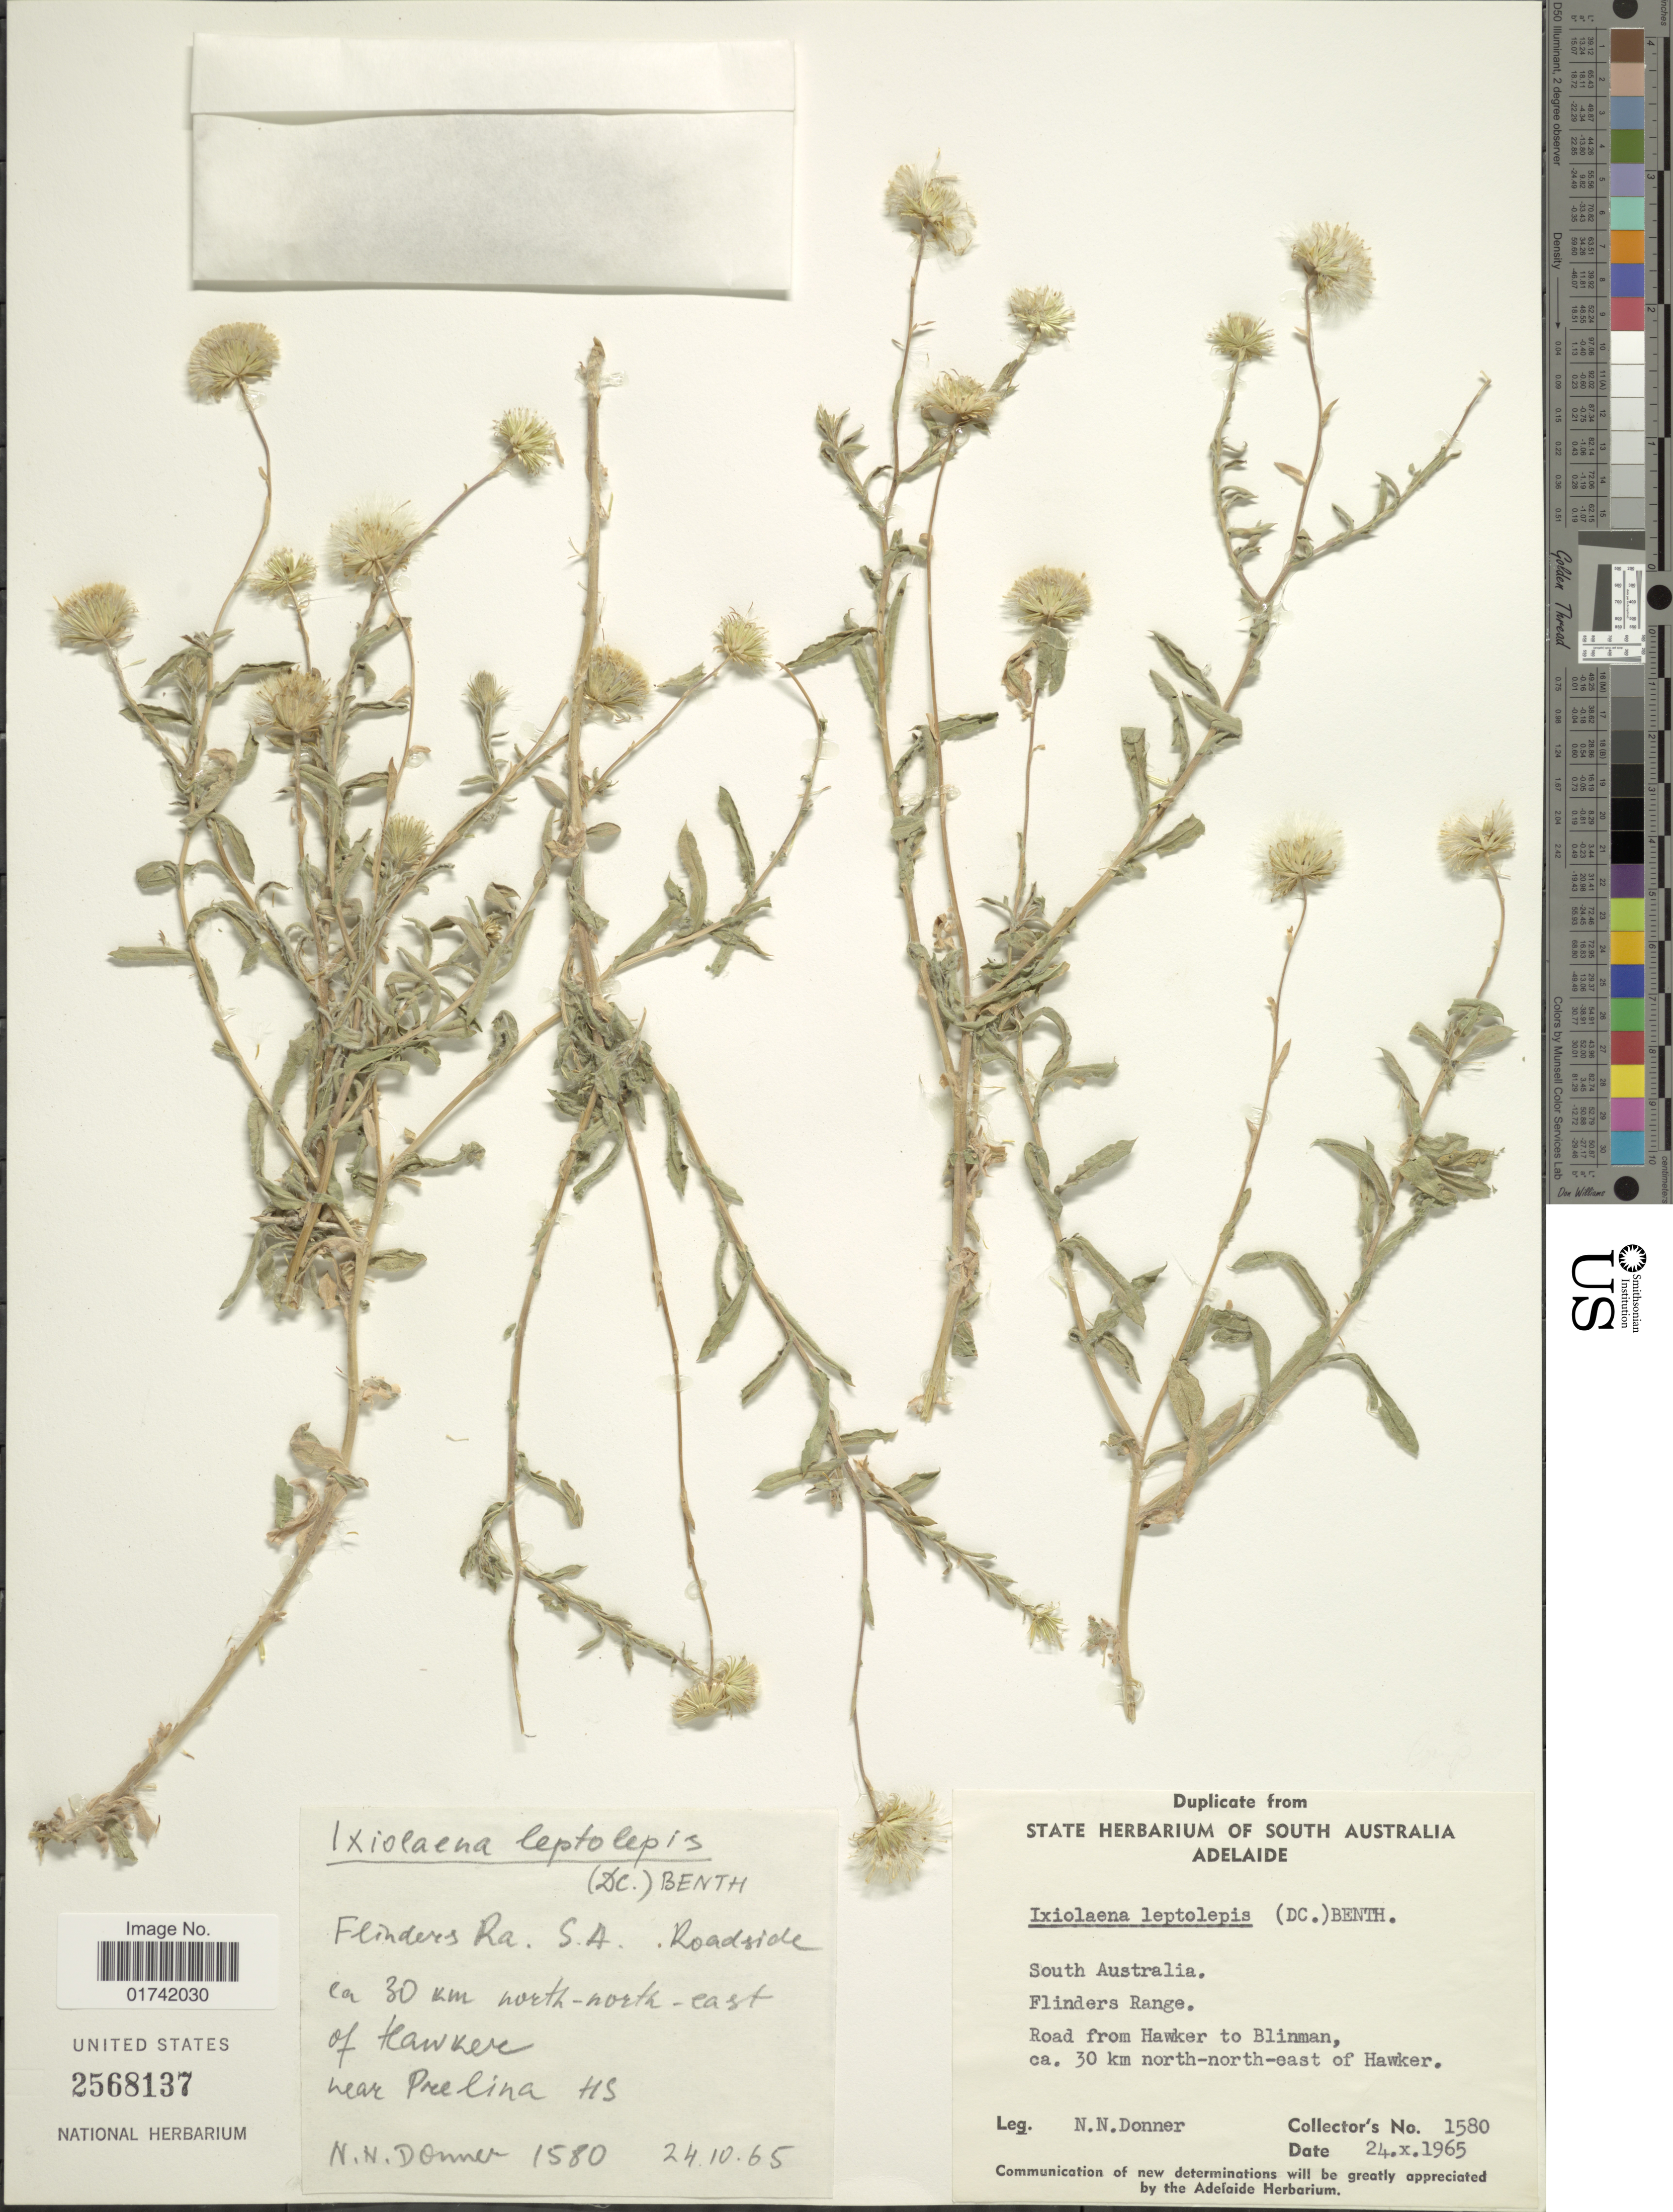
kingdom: Plantae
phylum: Tracheophyta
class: Magnoliopsida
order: Asterales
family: Asteraceae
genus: Ixiolaena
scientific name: Ixiolaena leptolepis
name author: (DC.) Benth.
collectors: N. Donner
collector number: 1580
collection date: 1965-10-24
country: Australia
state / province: South Australia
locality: Flindrs Range. Road from Hawker to Blinman ca. 30 km north-north-east of Hawker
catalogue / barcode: US 2568137